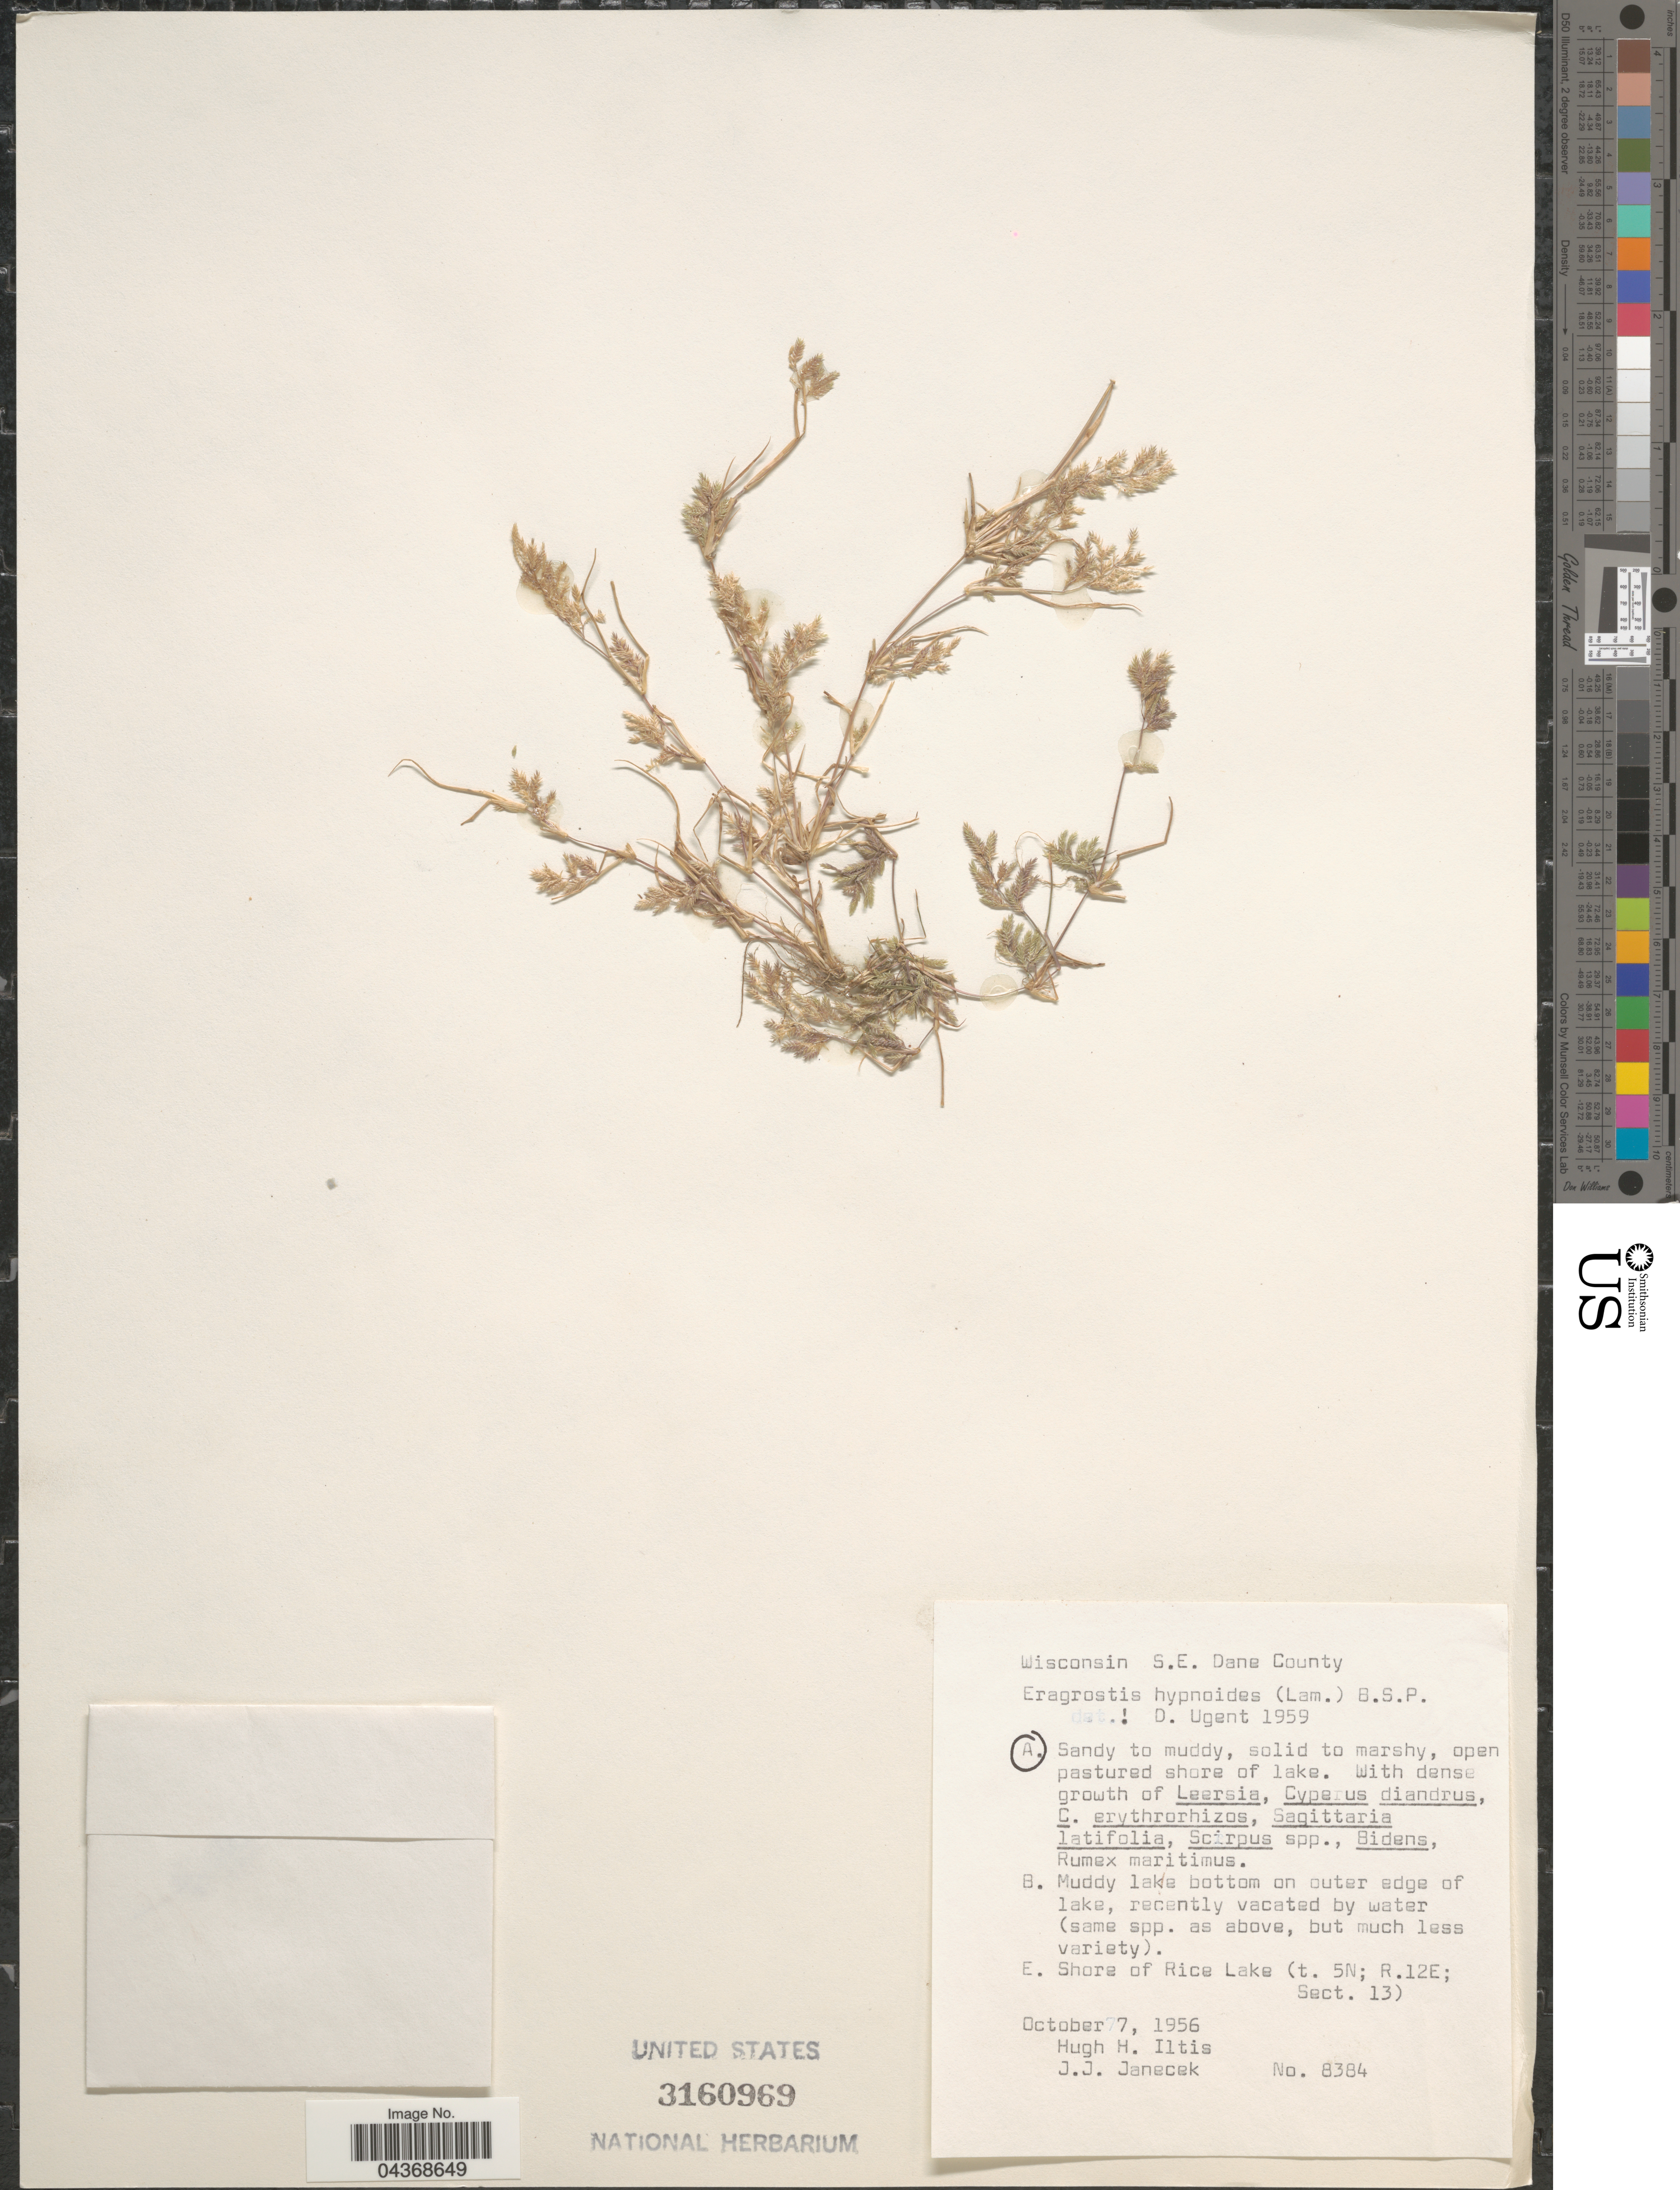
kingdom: Plantae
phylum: Tracheophyta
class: Liliopsida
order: Poales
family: Poaceae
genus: Eragrostis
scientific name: Eragrostis hypnoides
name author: (Lam.) Britton, Stearns & Poggenb.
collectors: H. Iltis & J. Janecek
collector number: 8384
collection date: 1956-10-07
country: United States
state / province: Wisconsin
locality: S. E. Dane County. Sandy to muddy, solid to marshy, open pastured shore of lake.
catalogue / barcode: US 3160969